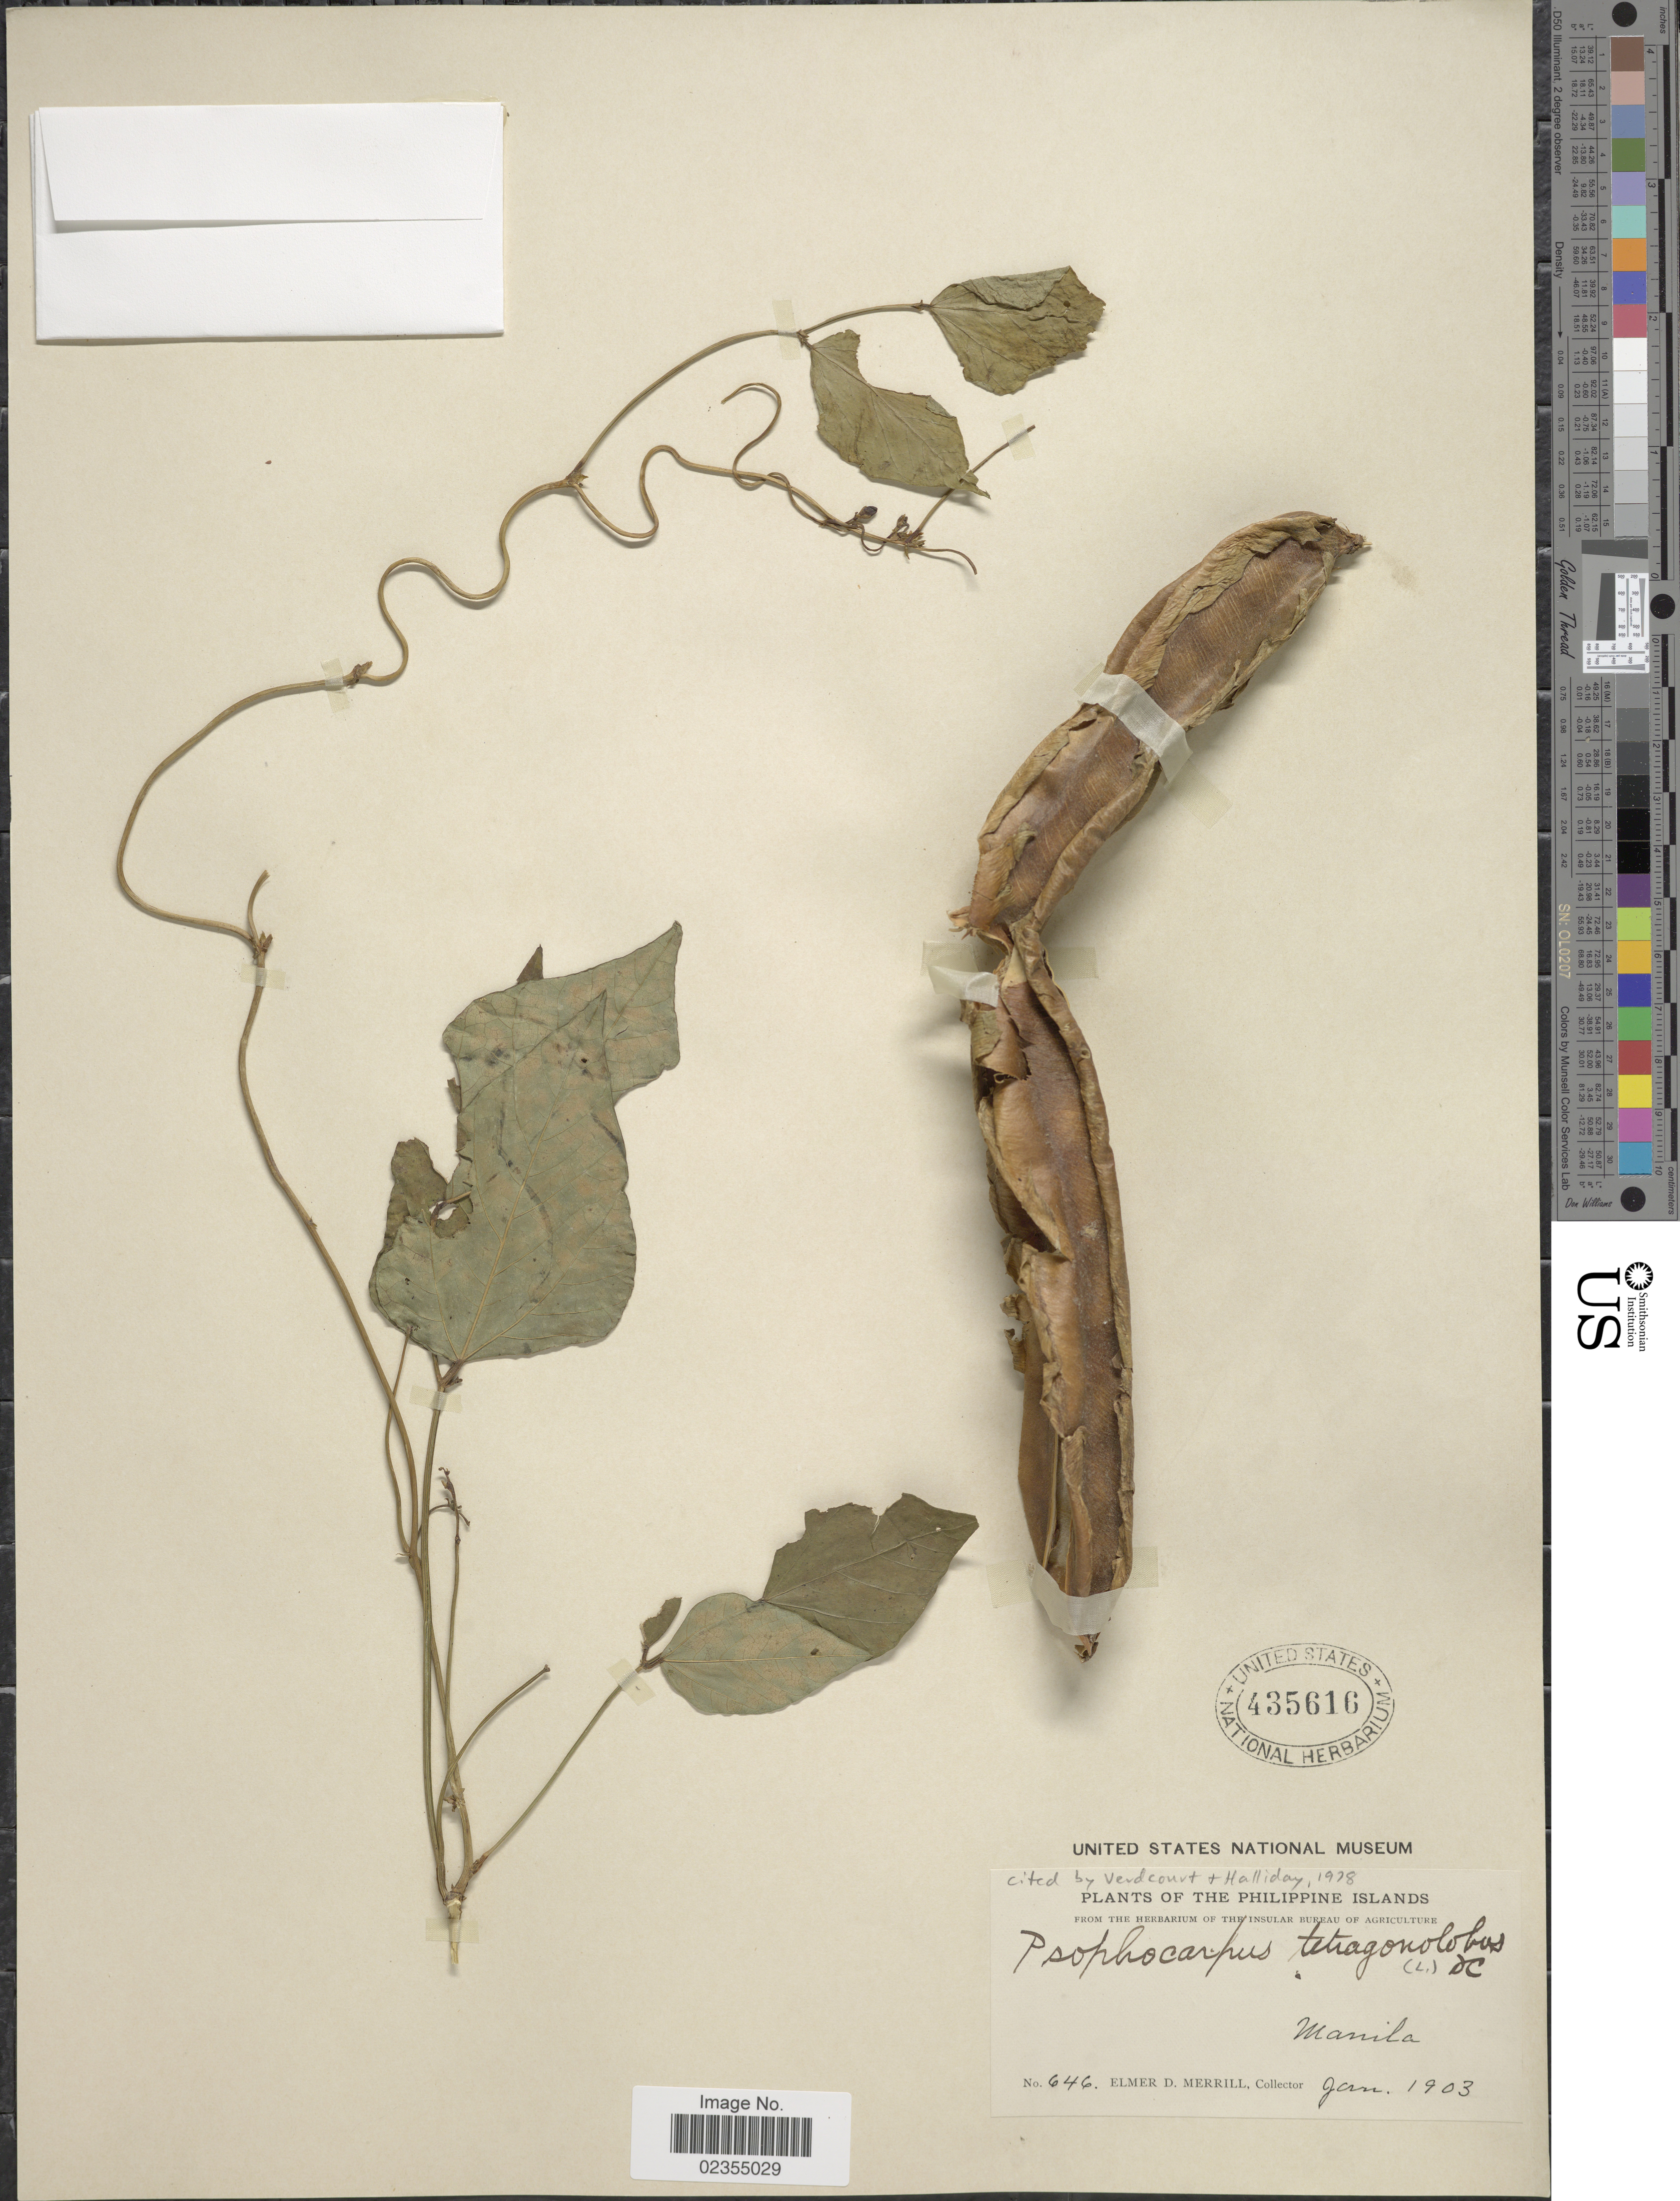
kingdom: Plantae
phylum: Tracheophyta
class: Magnoliopsida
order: Fabales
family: Fabaceae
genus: Psophocarpus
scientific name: Psophocarpus tetragonolobus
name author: (L.) DC.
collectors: E. D. Merrill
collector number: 646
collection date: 1903-01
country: Philippines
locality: Manila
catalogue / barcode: US 435616